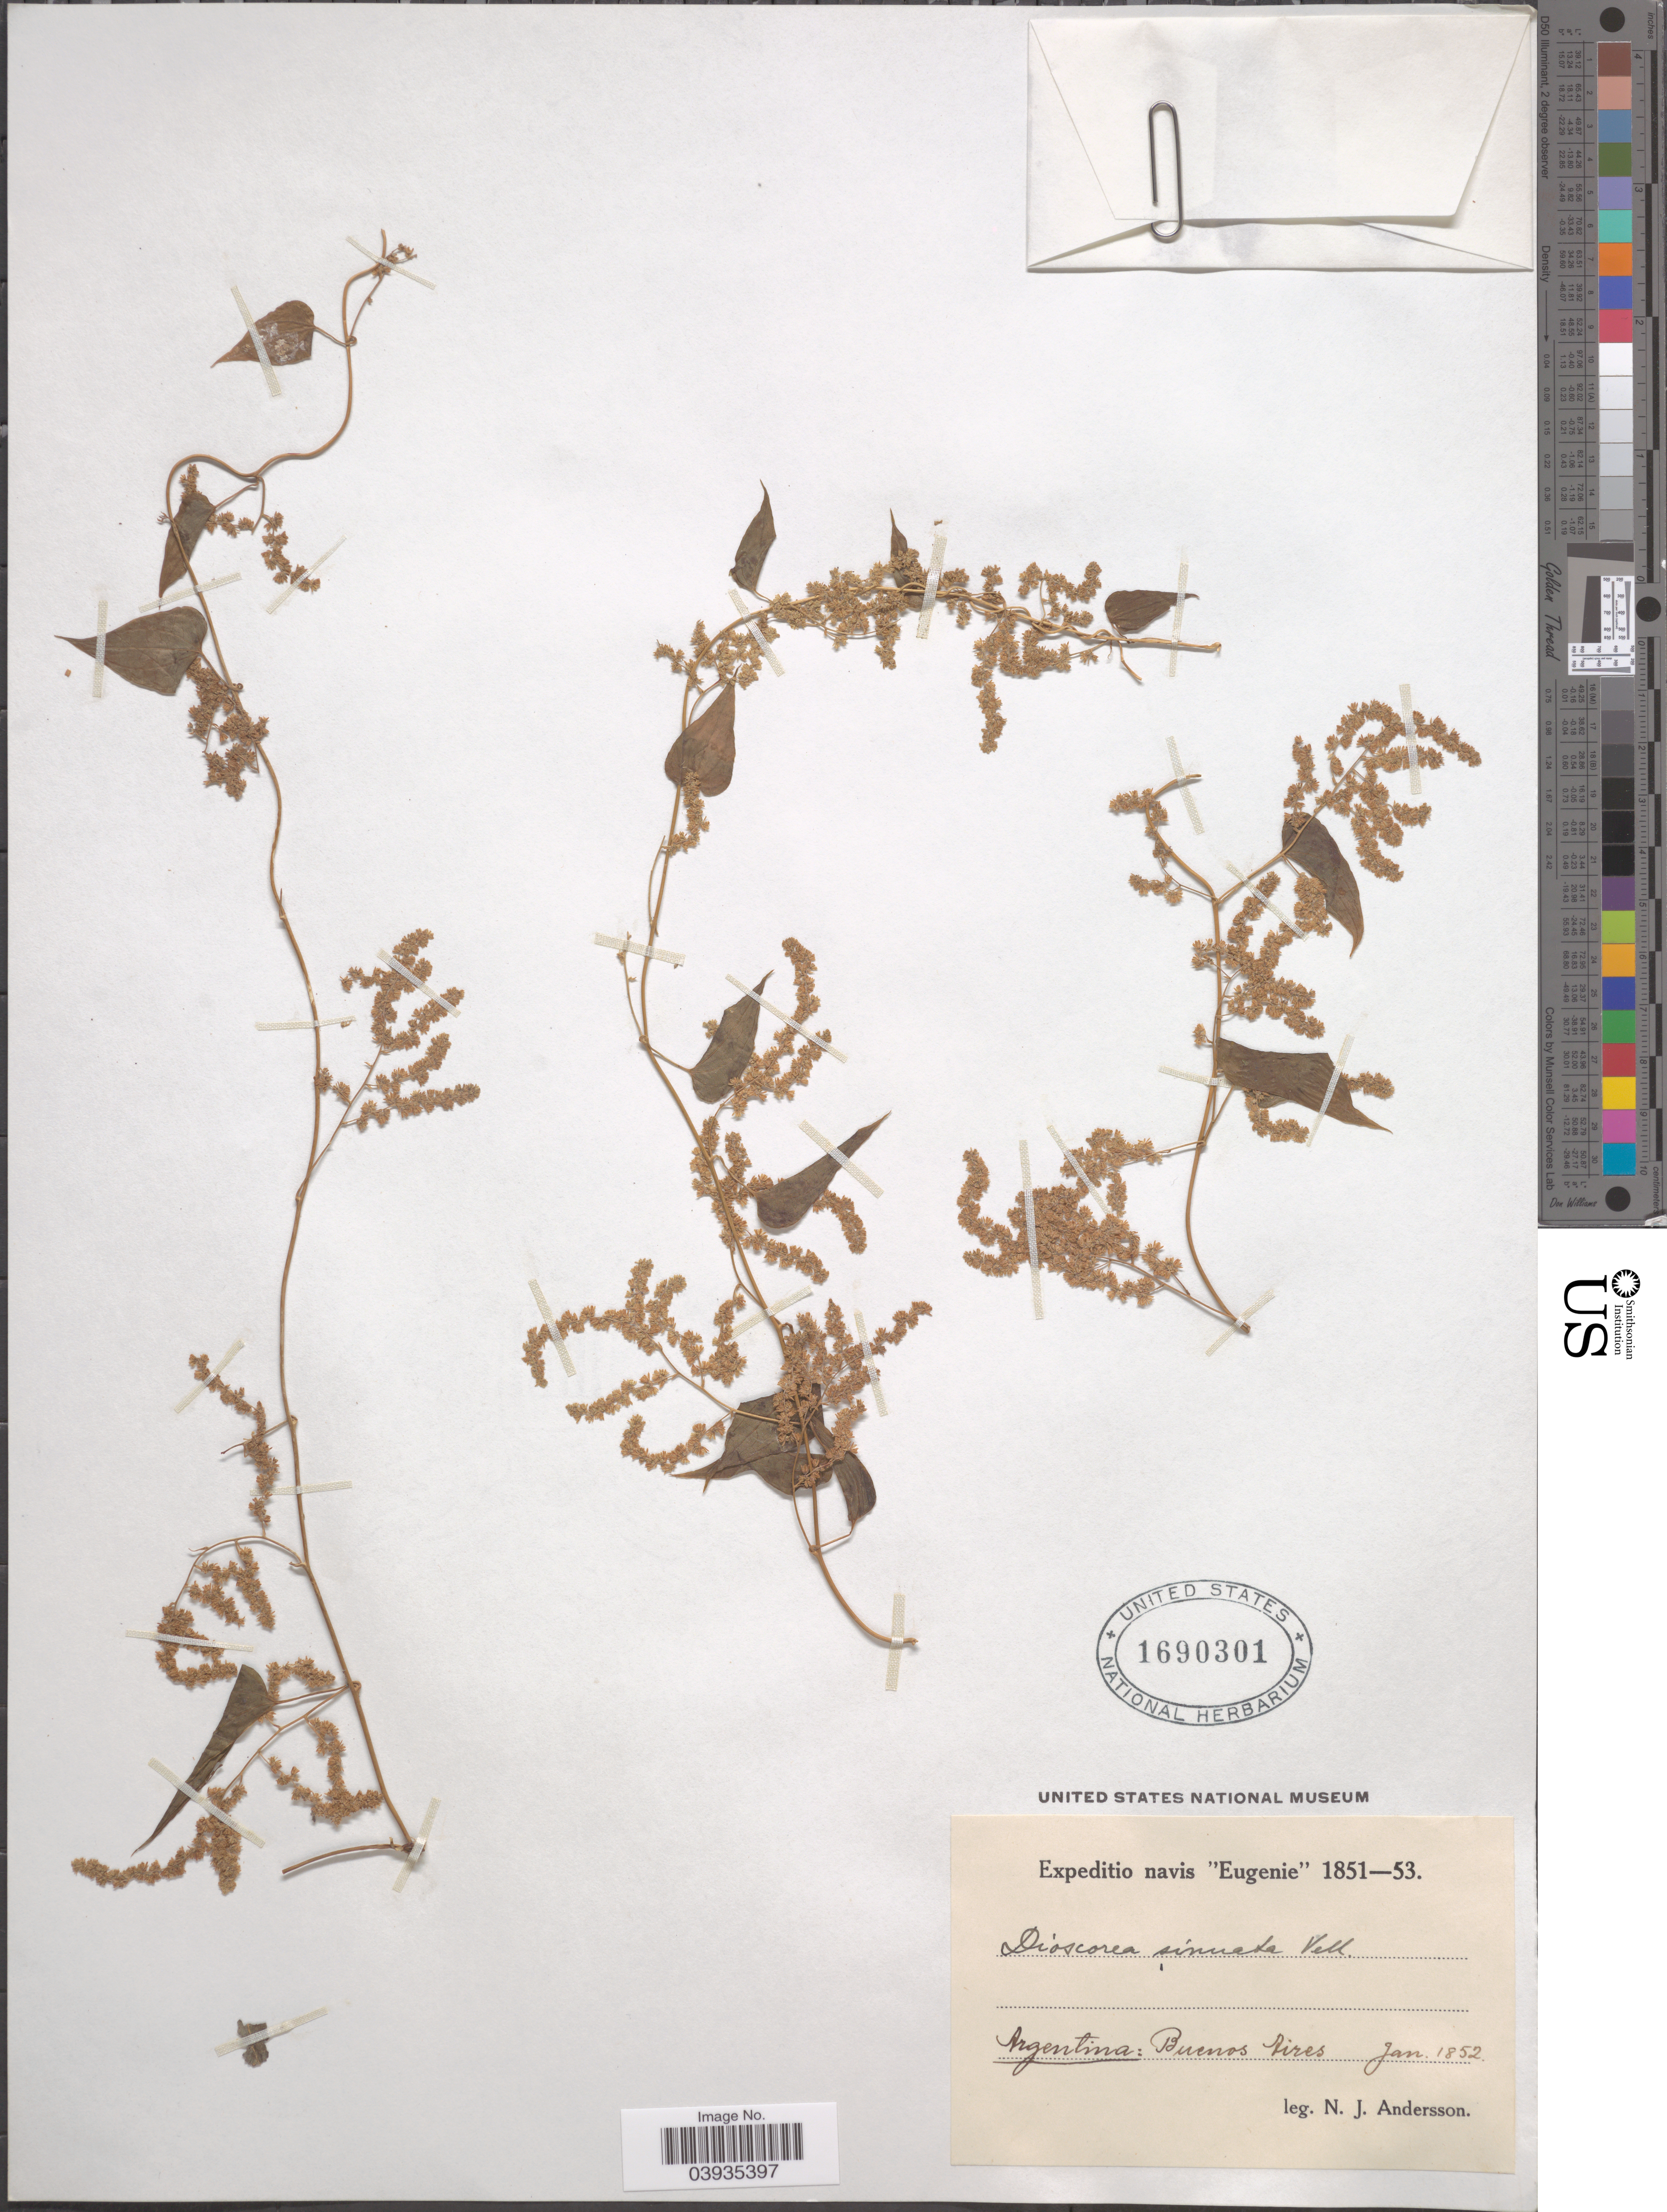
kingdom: Plantae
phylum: Tracheophyta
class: Liliopsida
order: Dioscoreales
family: Dioscoreaceae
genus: Dioscorea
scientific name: Dioscorea sinuata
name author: Vell.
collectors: N. J. Anderson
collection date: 1852-01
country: Argentina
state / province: Buenos Aires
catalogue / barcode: US 1690301